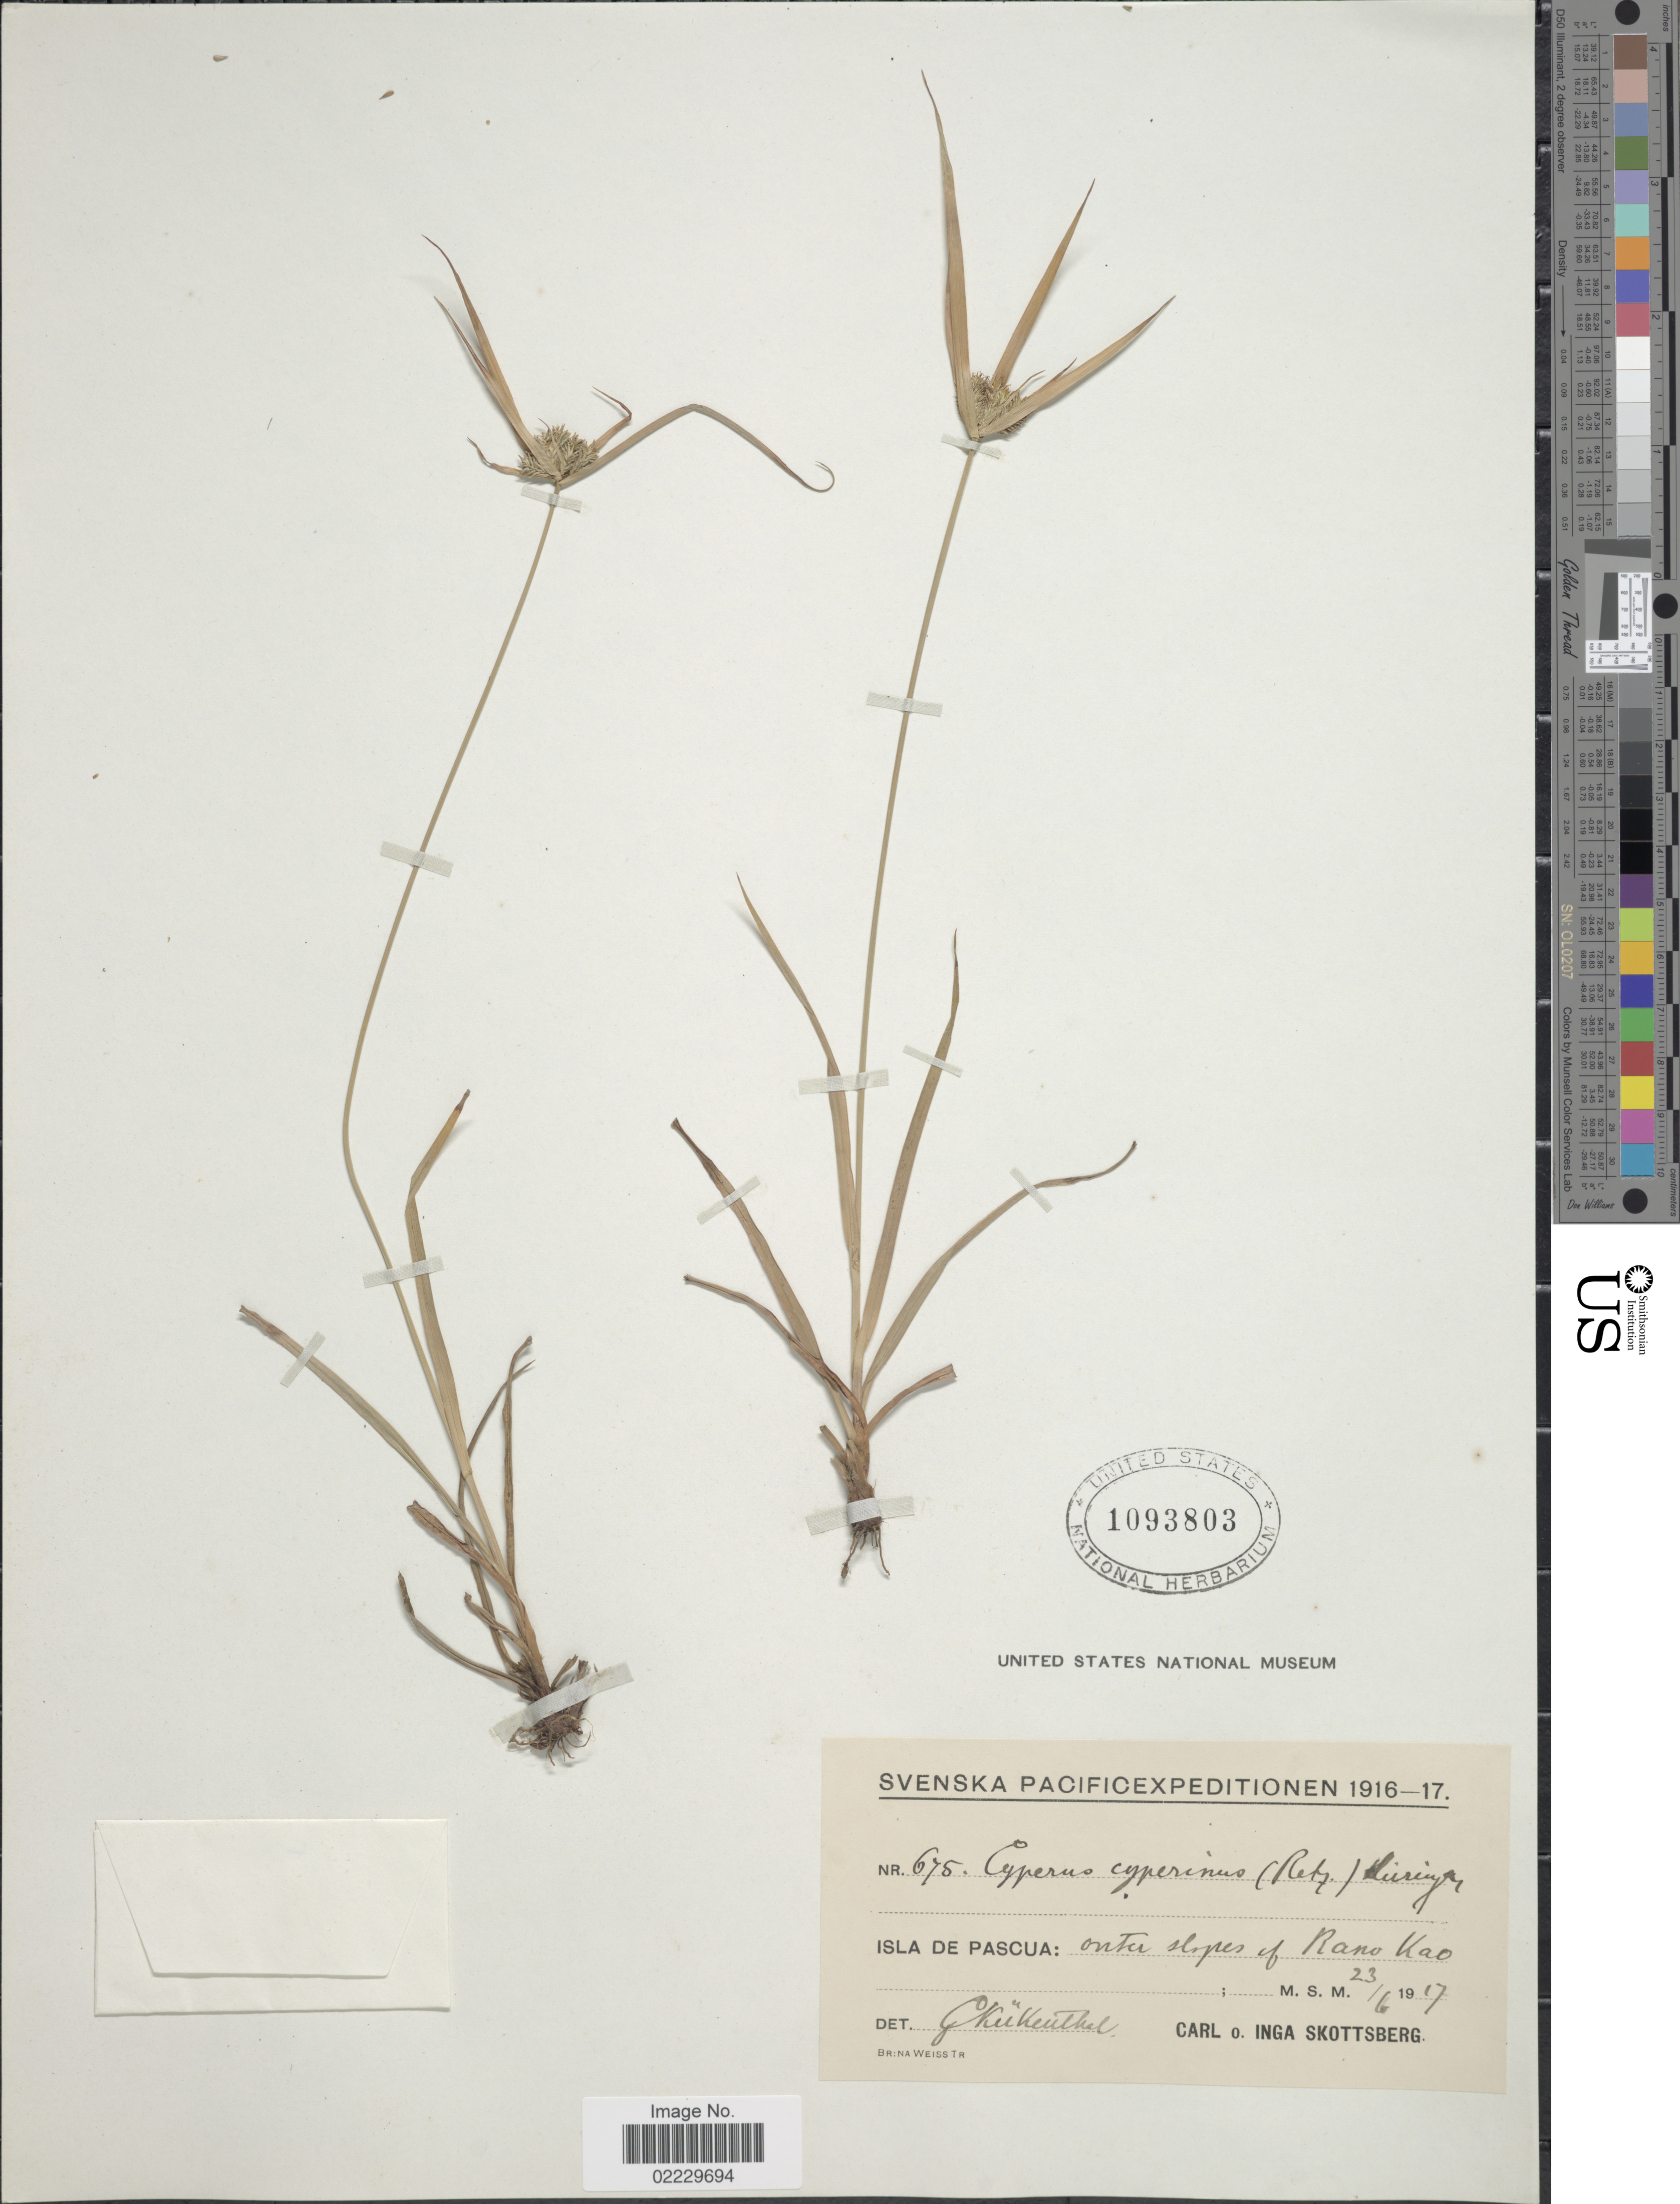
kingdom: Plantae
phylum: Tracheophyta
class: Liliopsida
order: Poales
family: Cyperaceae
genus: Cyperus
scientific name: Cyperus cyperinus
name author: (Retz.) Valck. Sur.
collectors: C. Skottsberg & I. Skottsberg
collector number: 675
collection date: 1917-06-23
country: Chile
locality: Isla de Pascua: outer slopes of Rano Kao.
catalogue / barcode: US 1093803